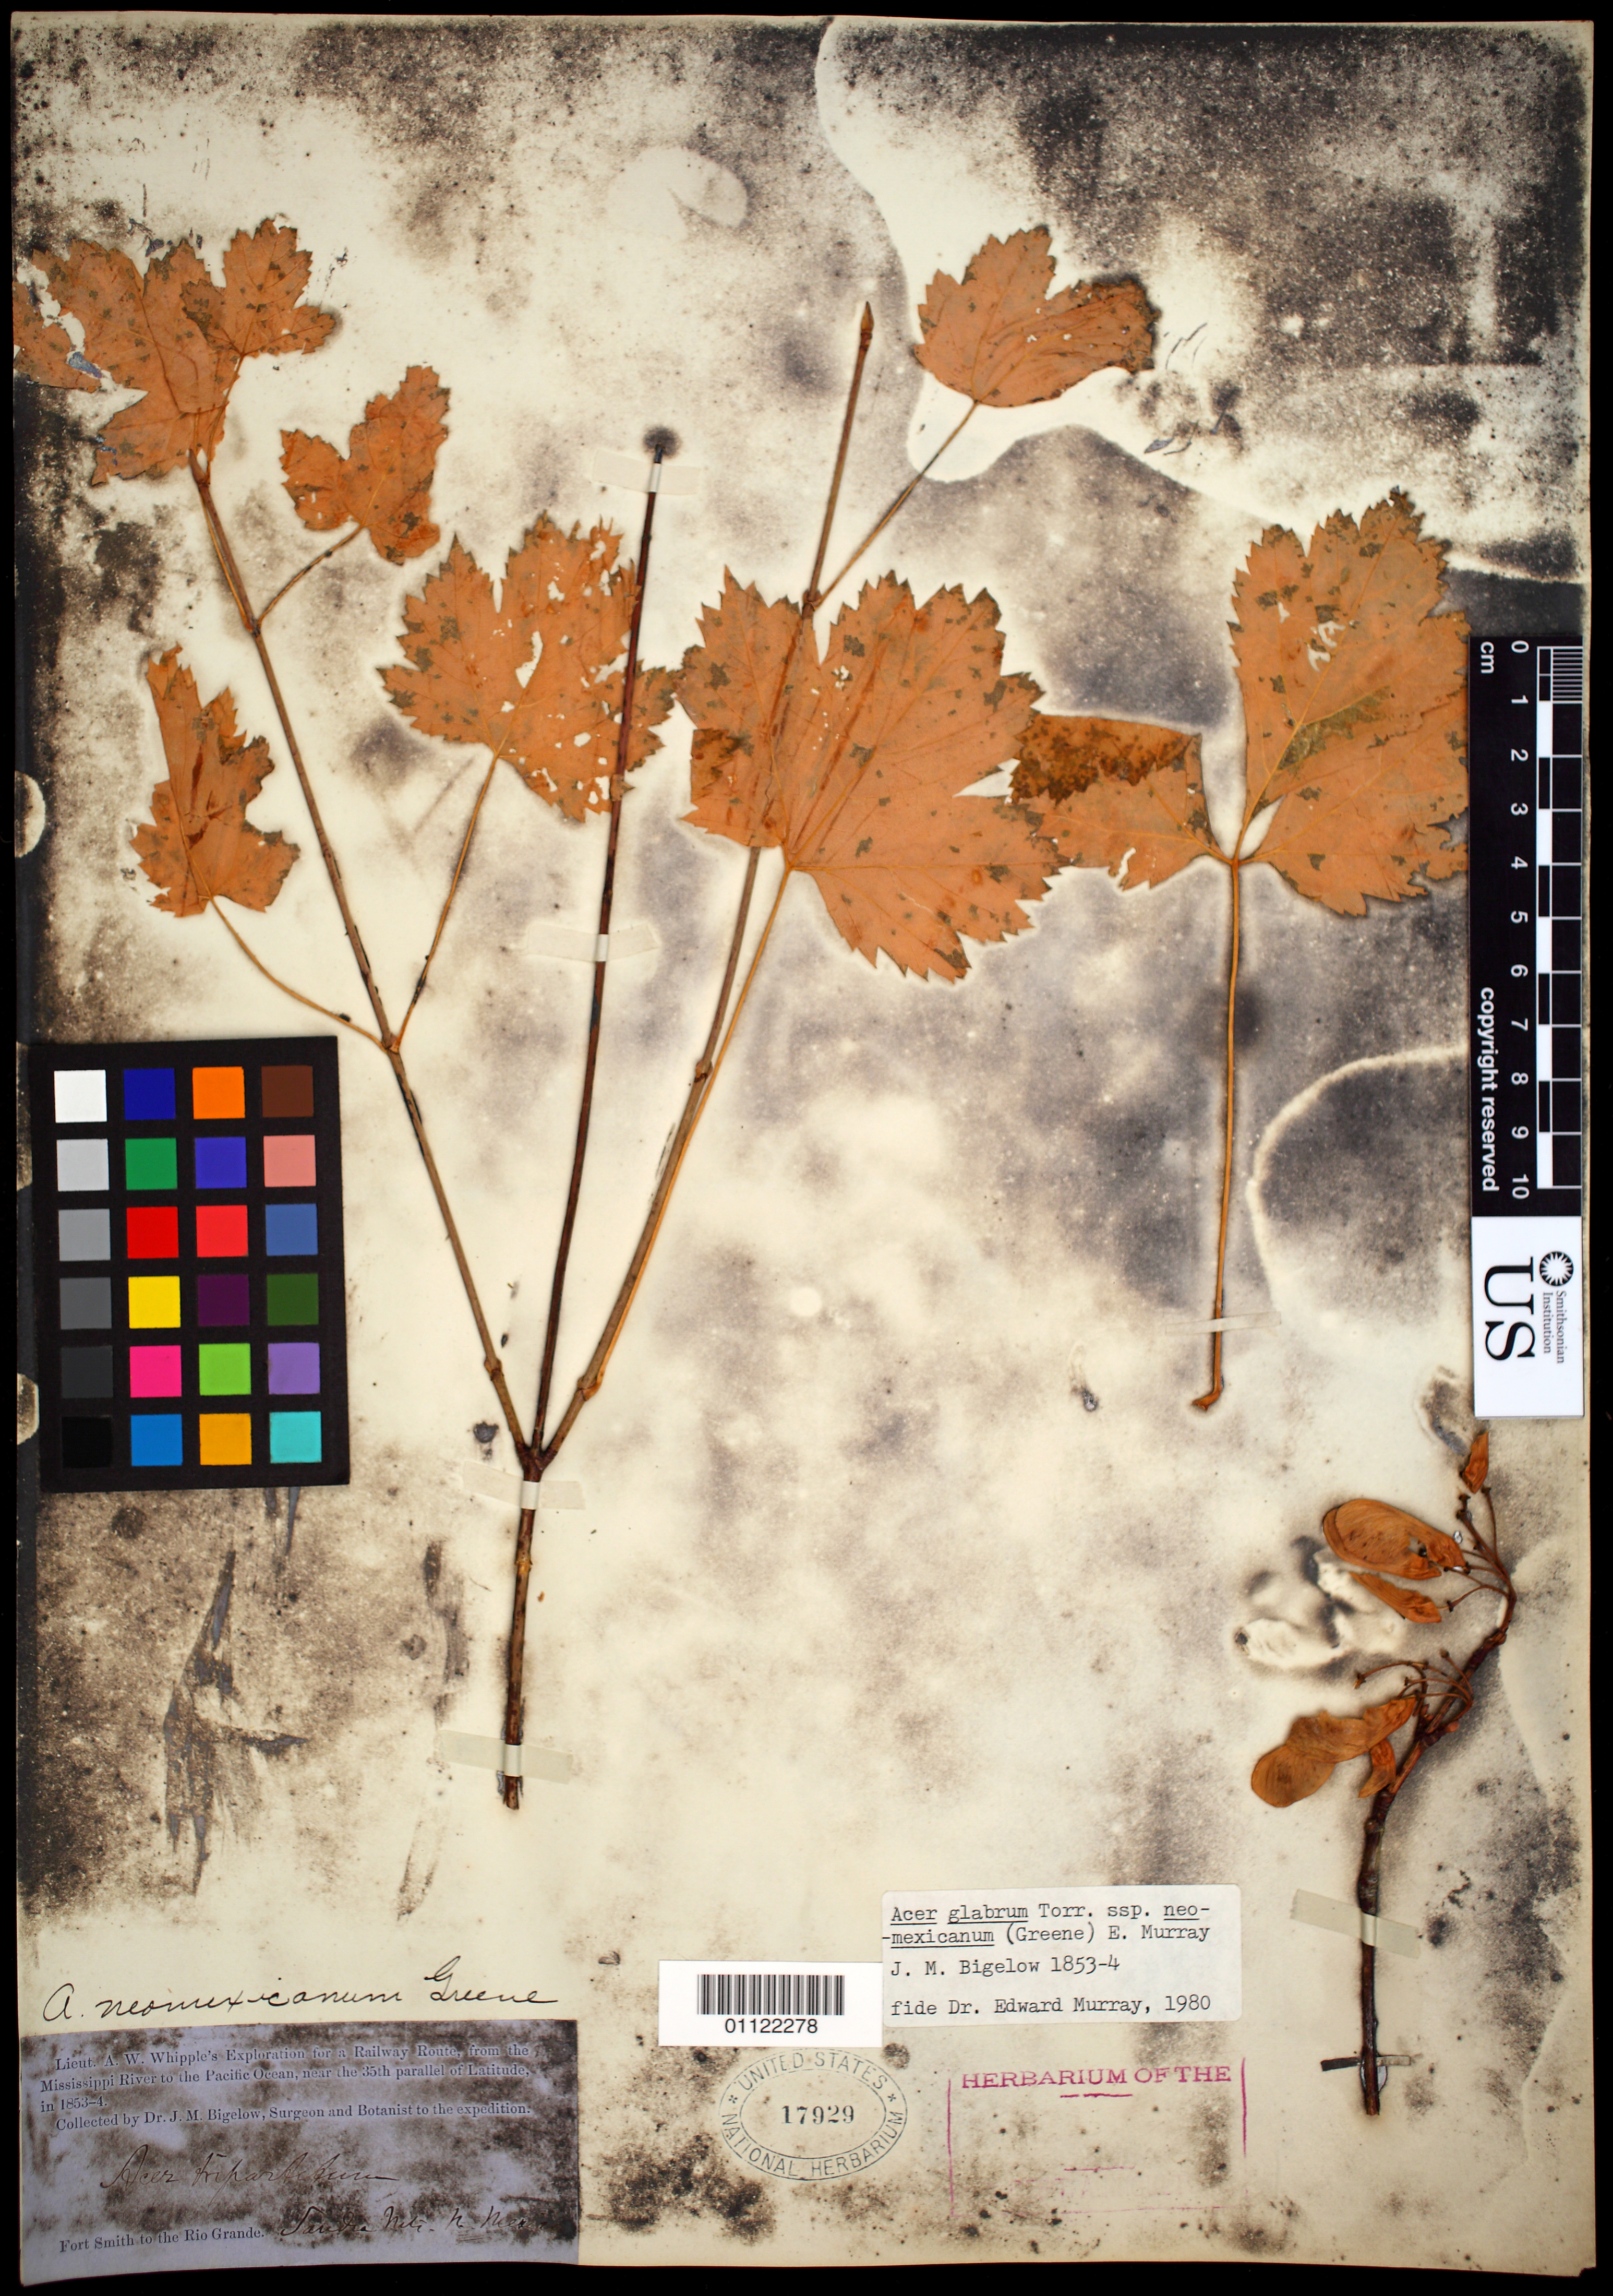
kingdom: Plantae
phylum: Tracheophyta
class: Magnoliopsida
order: Sapindales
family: Sapindaceae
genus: Acer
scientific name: Acer glabrum subsp. neomexicanum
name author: (Greene) A.E. Murray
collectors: J. M. Bigelow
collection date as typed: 1853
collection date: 1853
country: United States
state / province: New Mexico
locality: Fort smith to the Rio Grande, Sandia Mts.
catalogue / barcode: US 17929